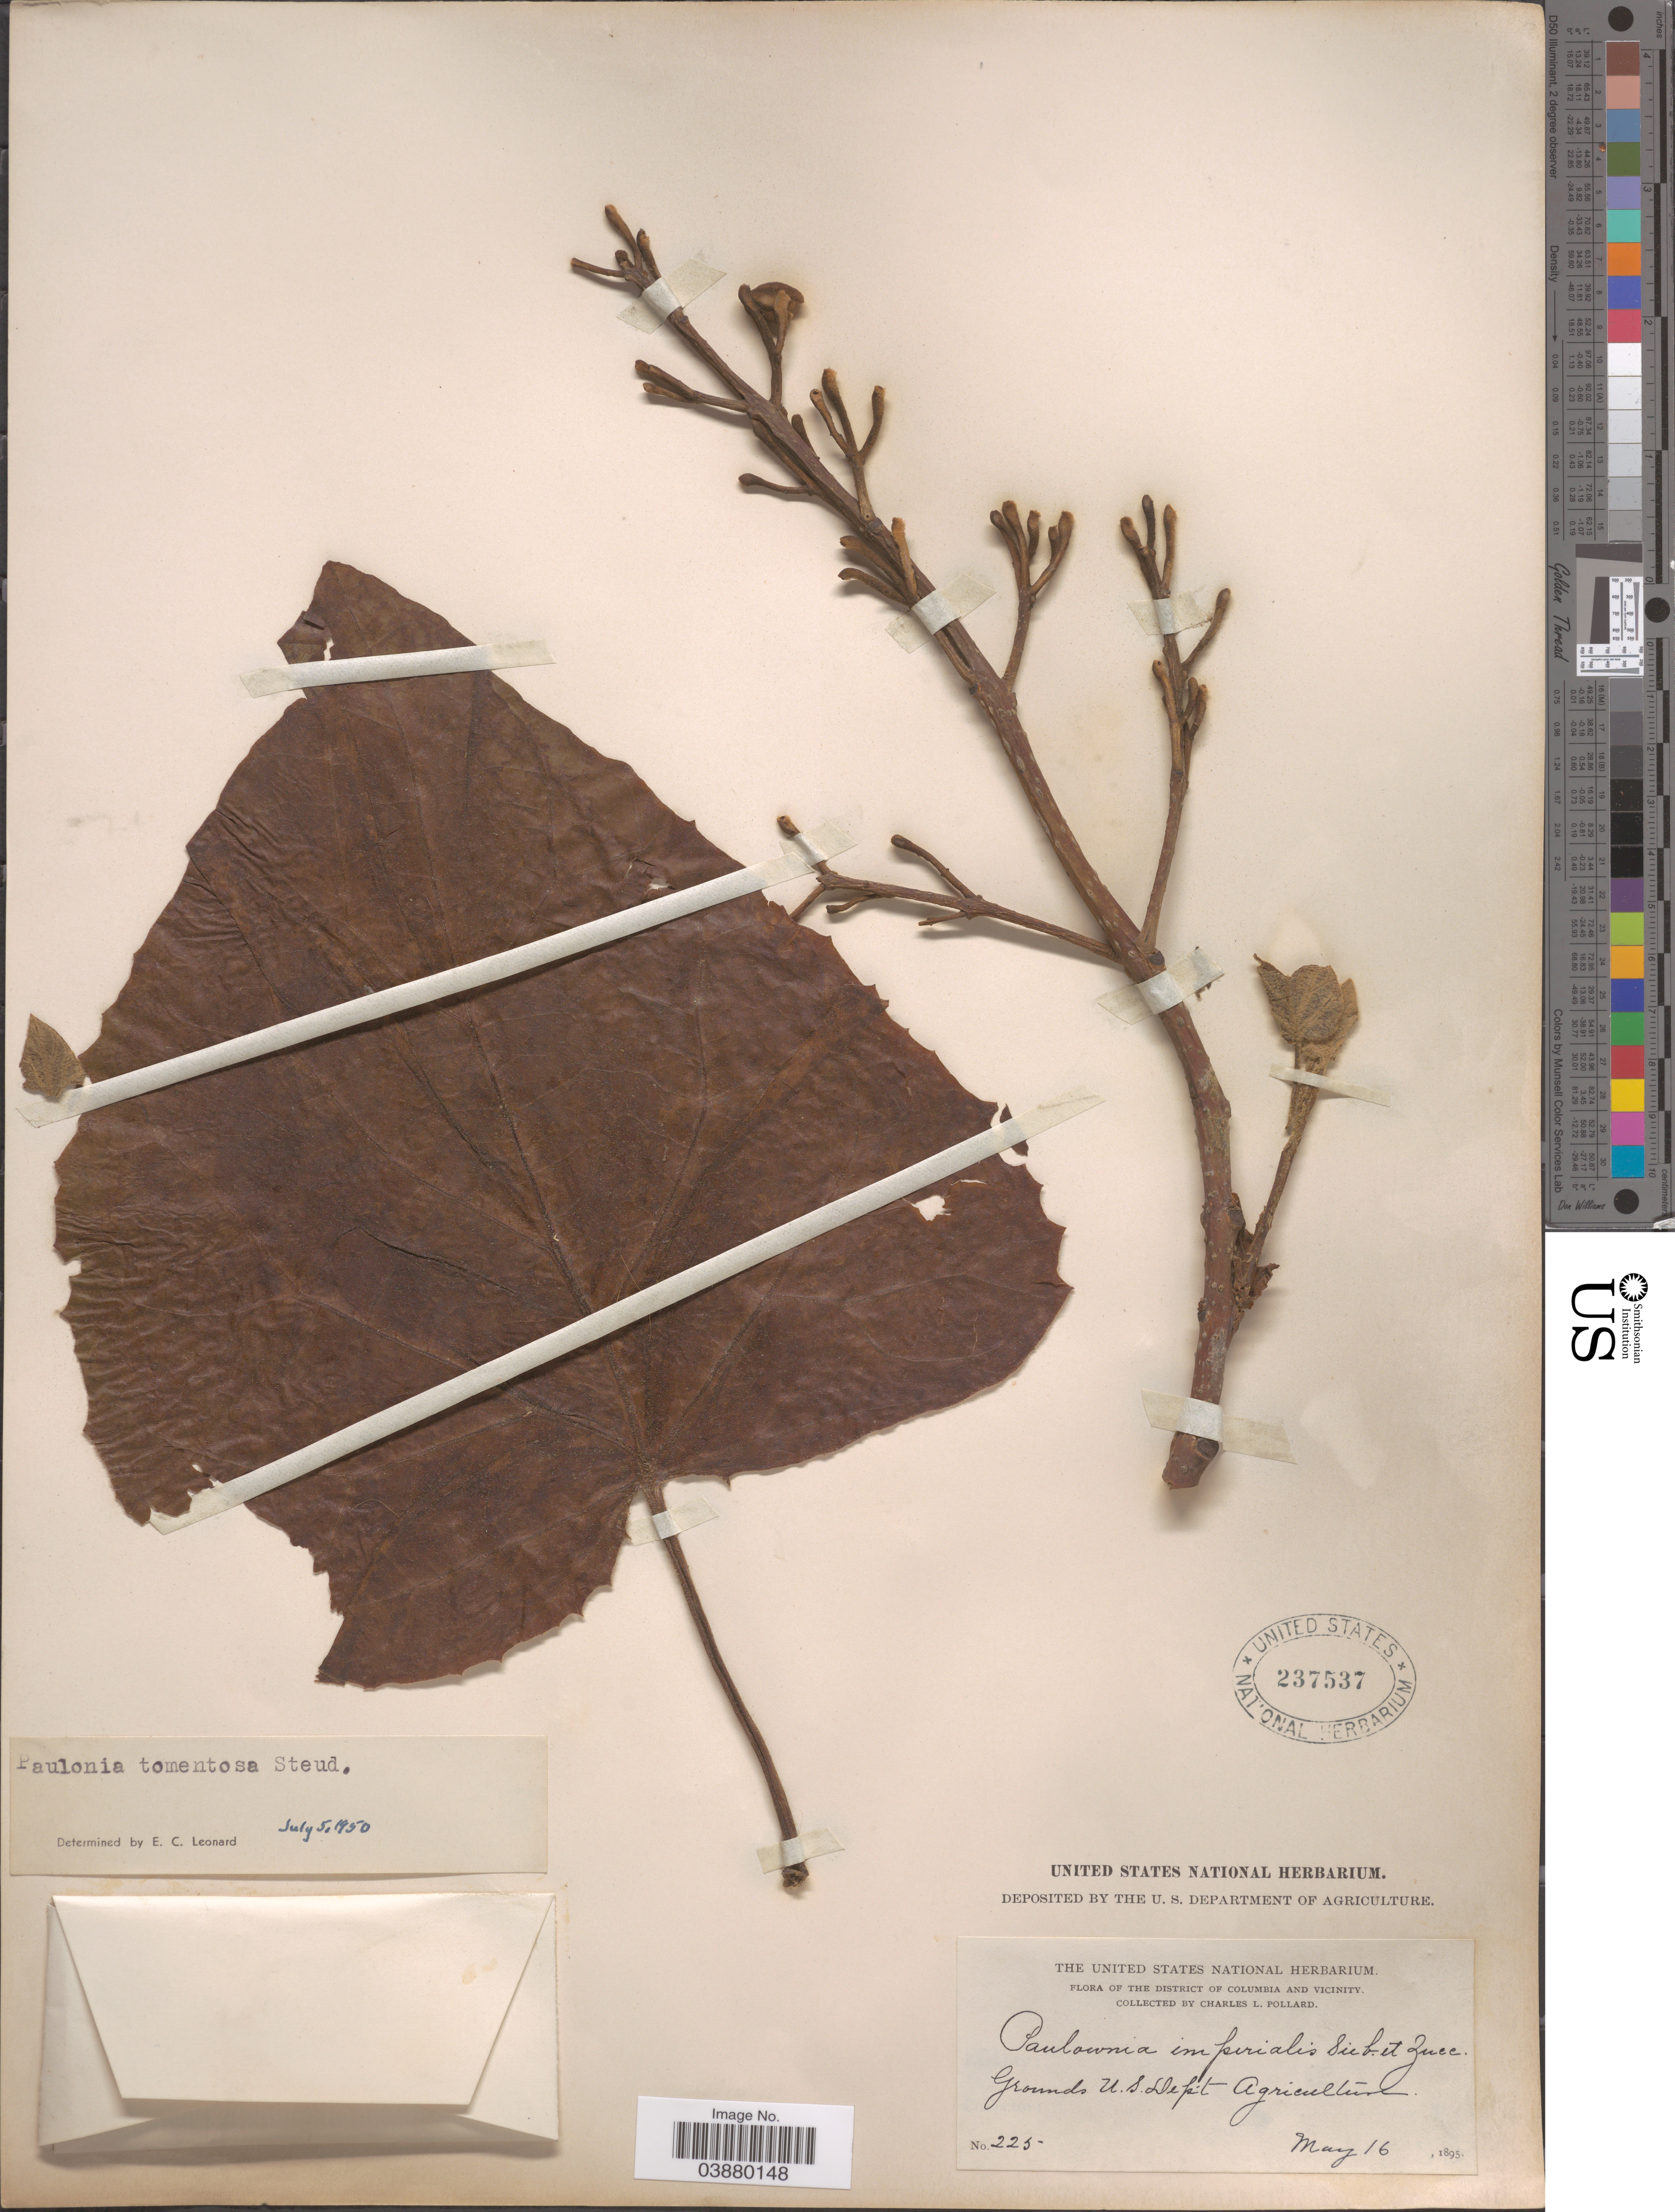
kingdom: Plantae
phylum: Tracheophyta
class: Magnoliopsida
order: Lamiales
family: Paulowniaceae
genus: Paulownia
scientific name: Paulownia tomentosa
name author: (Thunb.) Siebold & Zucc. ex Steud.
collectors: C. L. Pollard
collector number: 225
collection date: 1895-05-16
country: United States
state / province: District of Columbia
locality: The District of Columbia and Vicinity. Grounds U.S. Dept. Agriculture.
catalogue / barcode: US 237537